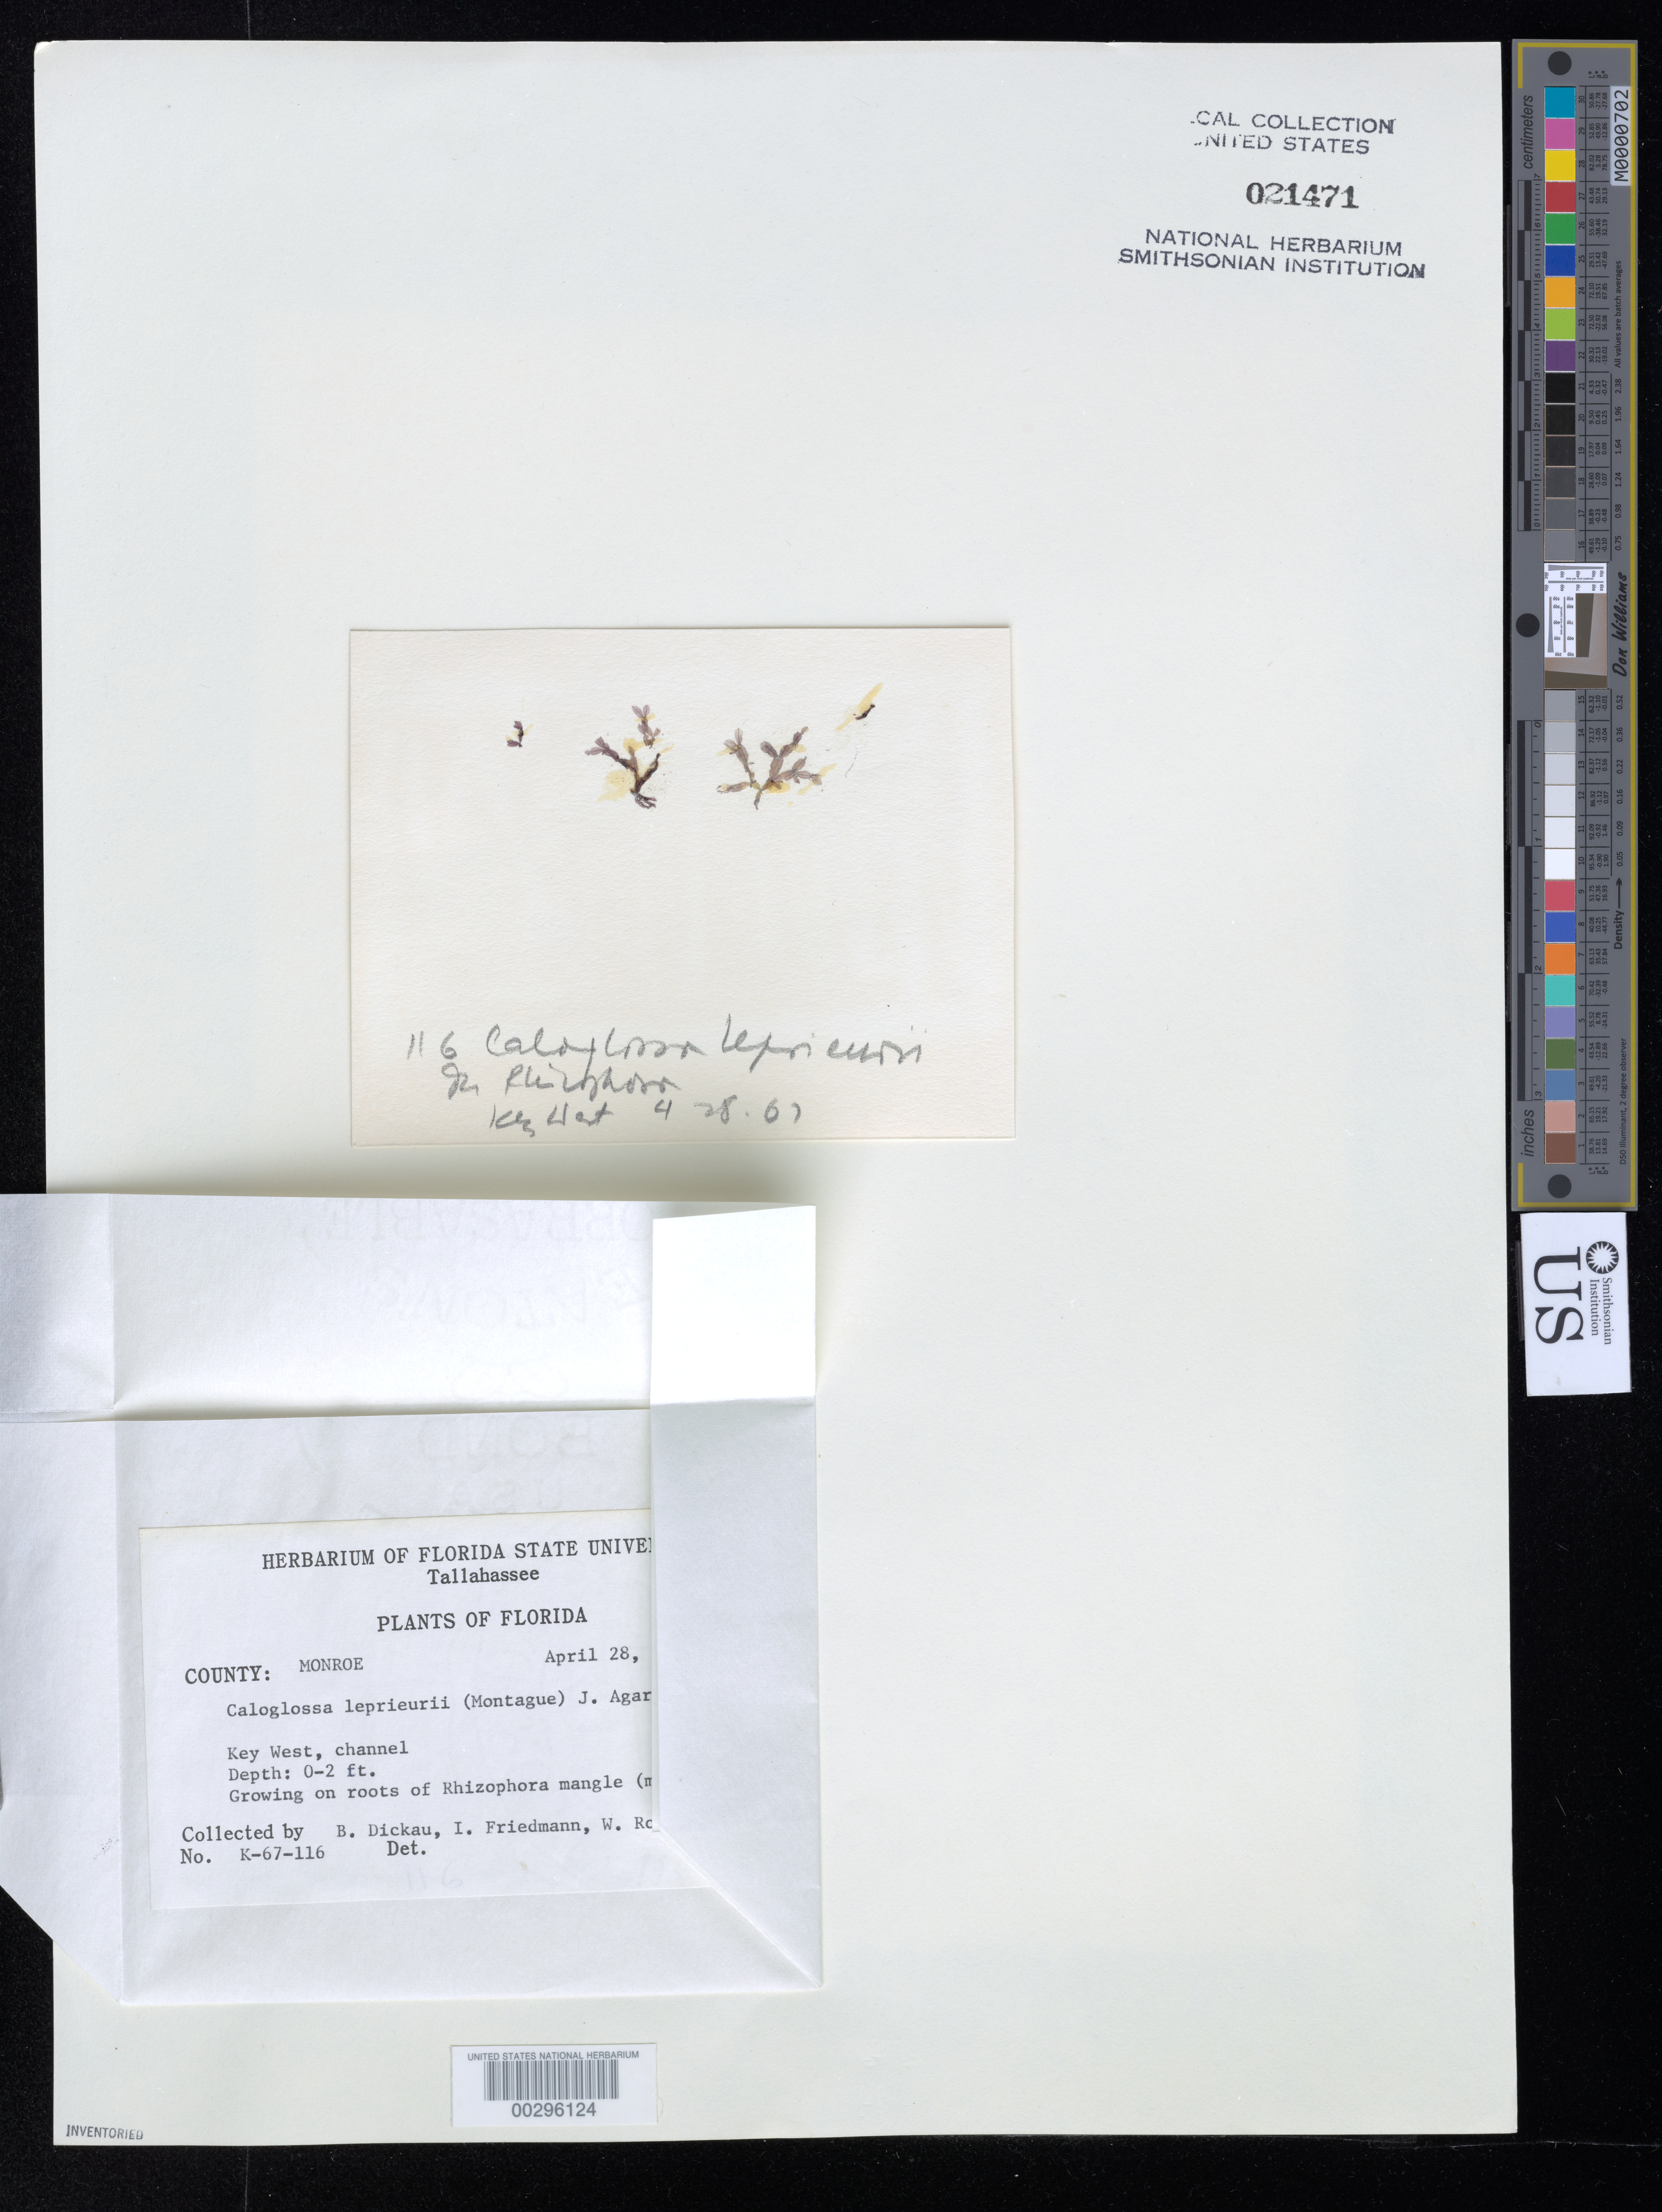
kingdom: Plantae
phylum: Rhodophyta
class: Florideophyceae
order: Ceramiales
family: Delesseriaceae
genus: Caloglossa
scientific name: Caloglossa leprieurii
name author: (Mont.) G. Martens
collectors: B. Dickau, E. Friedmann & W. C. Roth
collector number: K-67-116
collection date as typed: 28 Apr 1967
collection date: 1967-04-28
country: United States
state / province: Florida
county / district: Monroe County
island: Key West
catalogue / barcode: US 21471